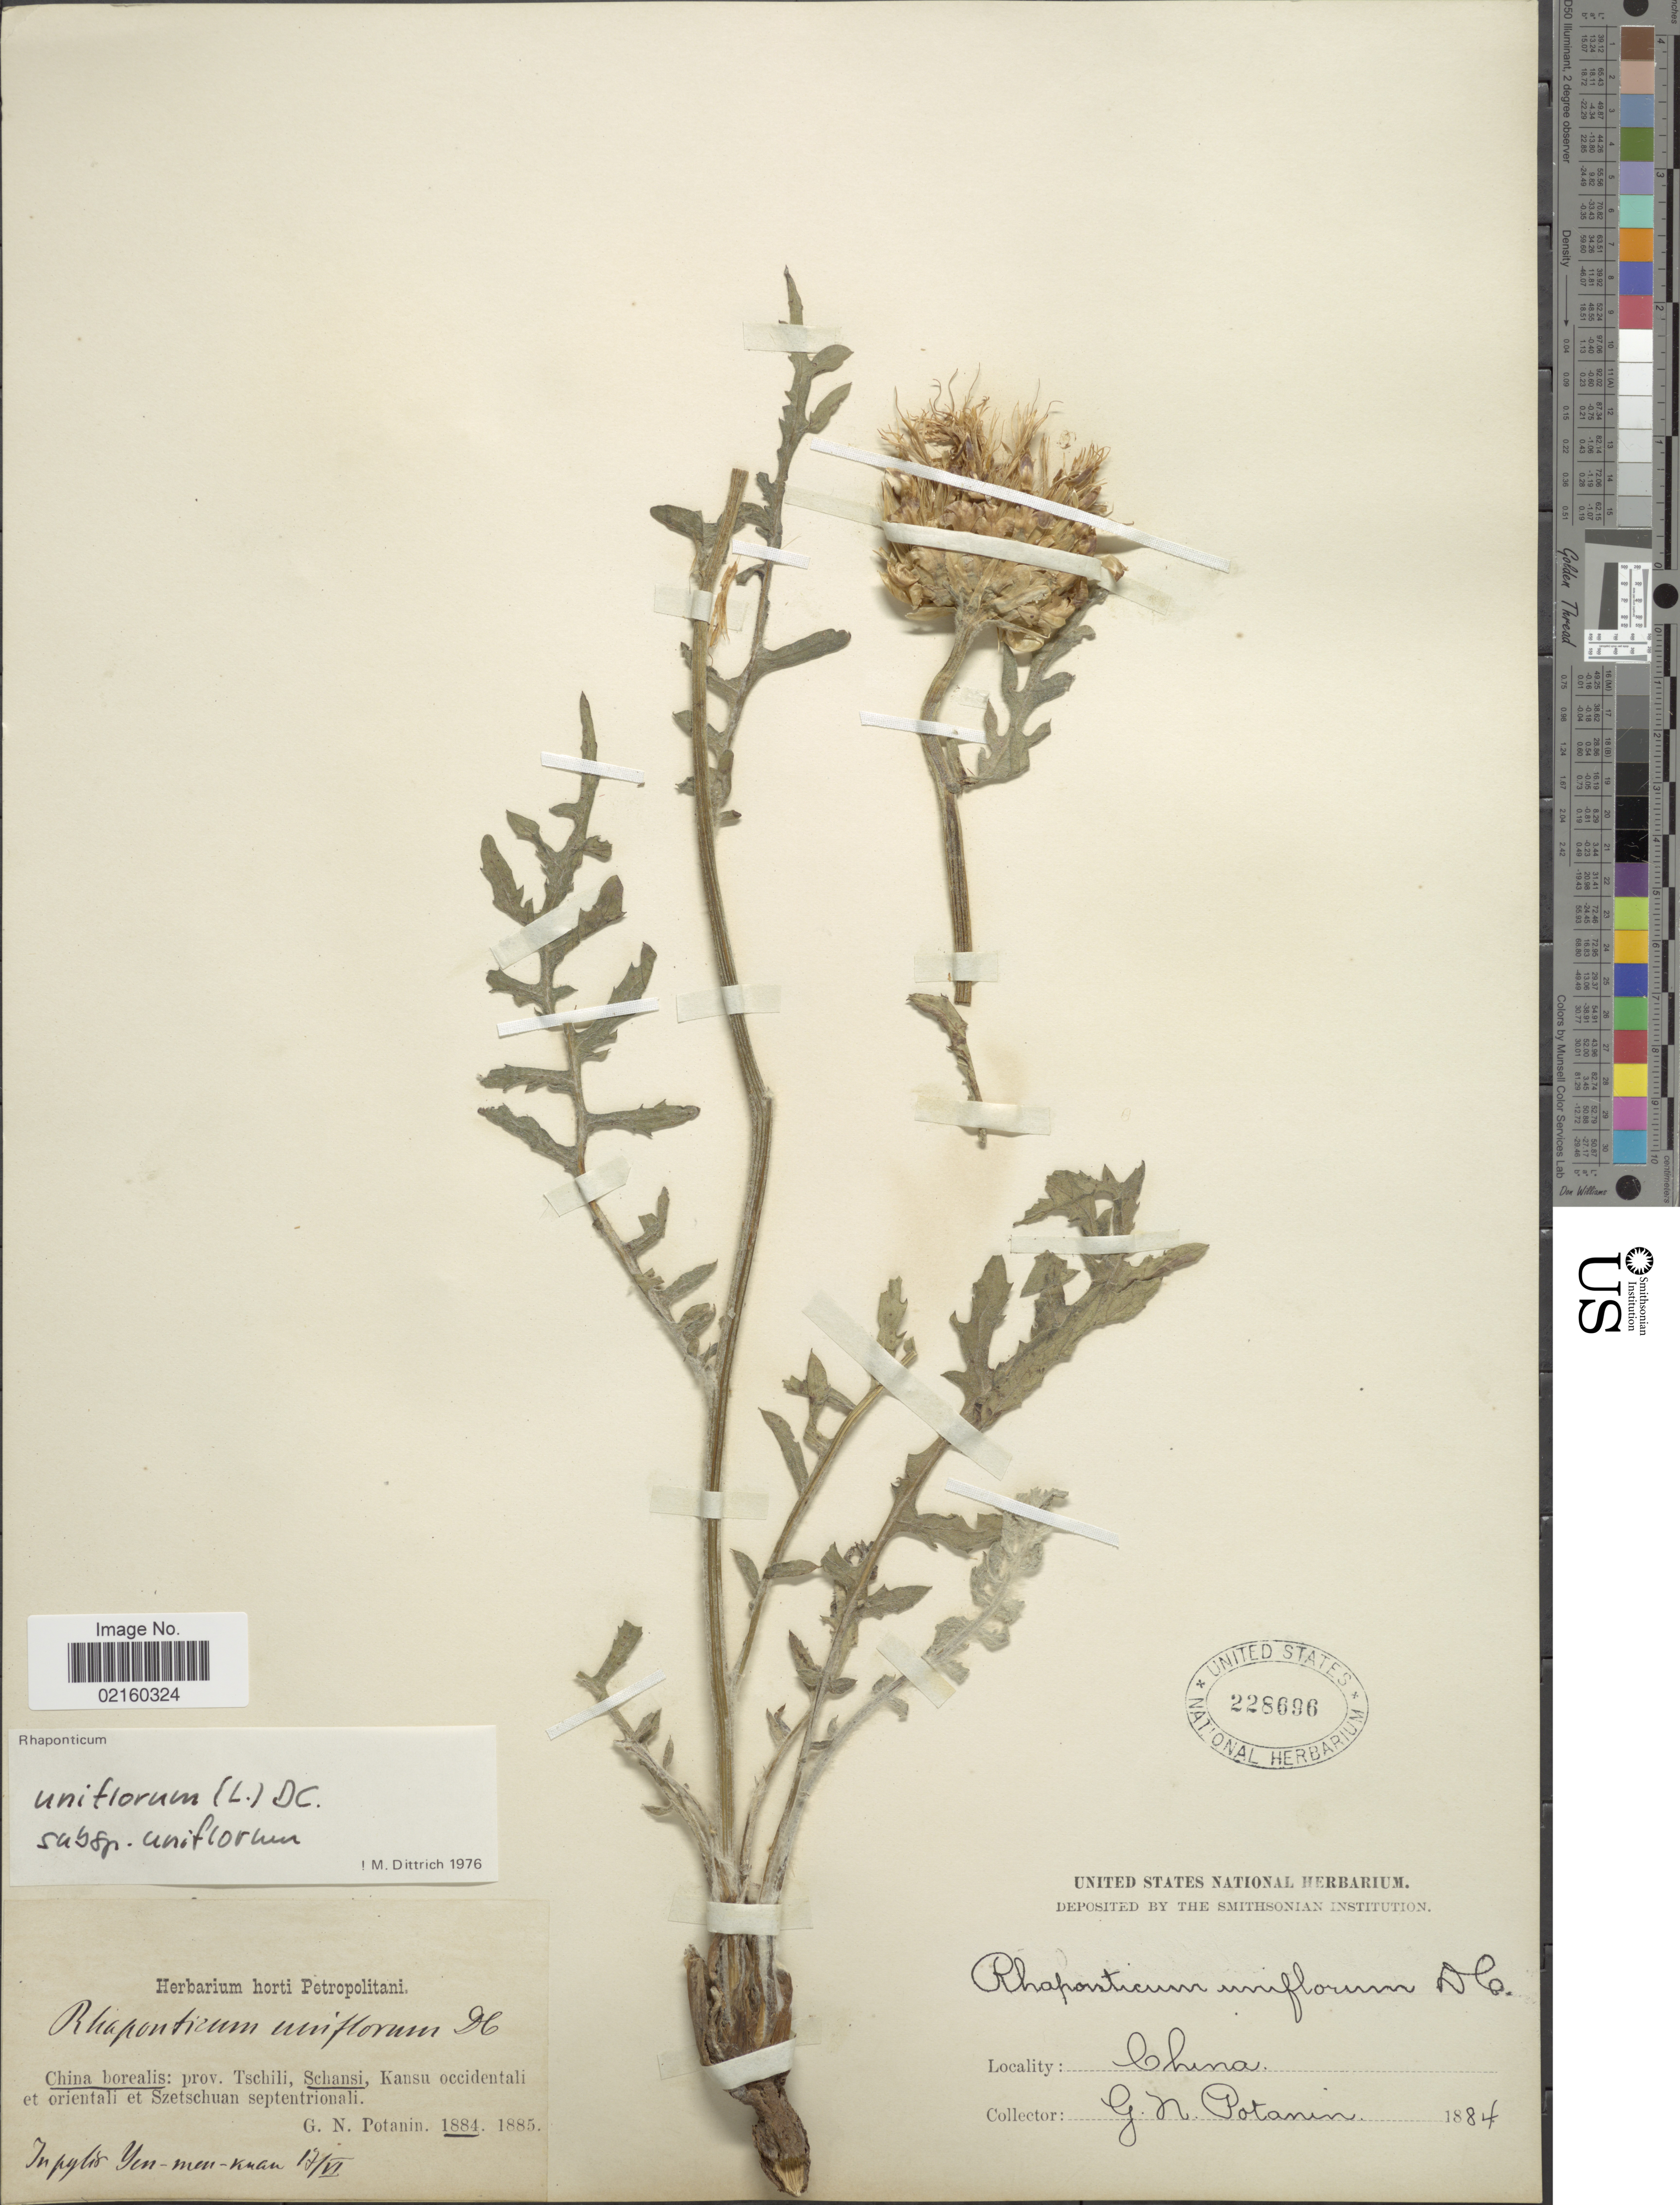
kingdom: Plantae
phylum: Tracheophyta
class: Magnoliopsida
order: Asterales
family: Asteraceae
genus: Rhaponticum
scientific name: Rhaponticum uniflorum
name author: (L.) DC.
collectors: G. Potanin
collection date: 1884-06-12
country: China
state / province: Gansu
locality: China borealis: prov. Tschili, Schansi, Kansu occidentali et orientali et Szetschuan septentrionali, Yen-Men-Kuan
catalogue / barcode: US 228696